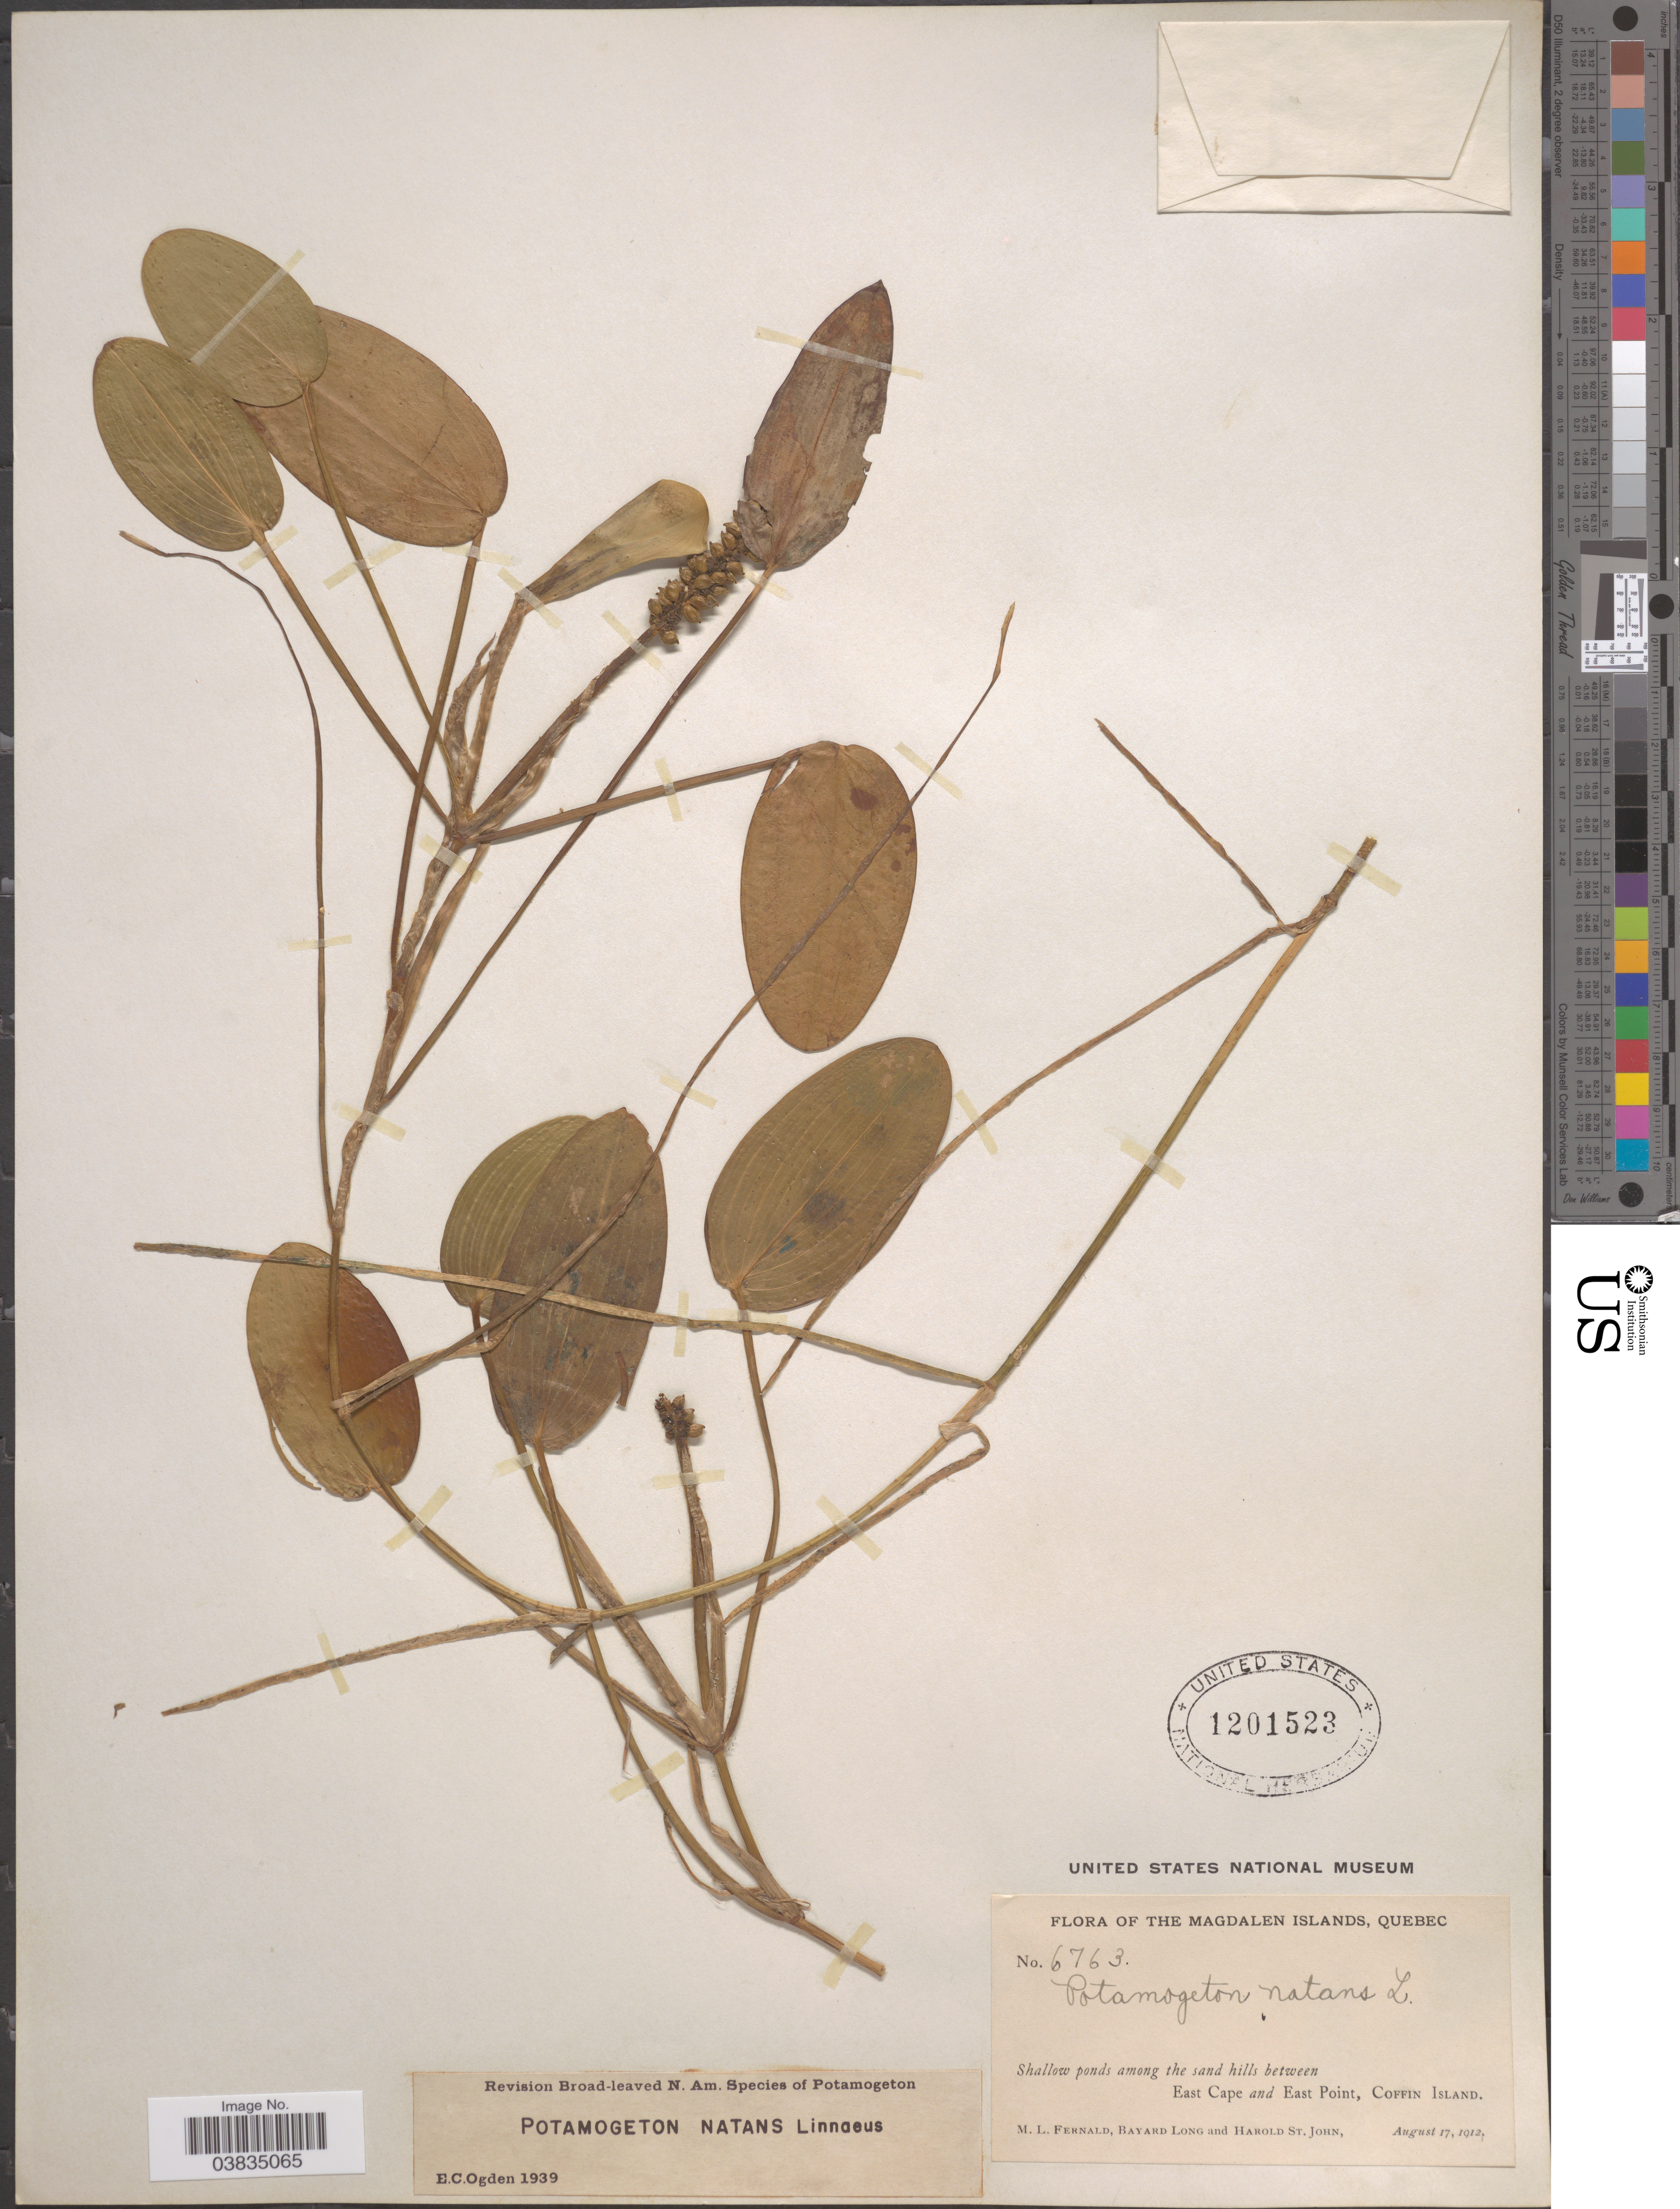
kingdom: Plantae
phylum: Tracheophyta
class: Liliopsida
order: Alismatales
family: Potamogetonaceae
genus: Potamogeton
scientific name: Potamogeton natans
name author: L.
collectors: M. L. Fernald, B. Long & H. St. John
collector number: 6763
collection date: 1912-08-17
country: Canada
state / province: Quebec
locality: Magdalen Islands. Shallow ponds among the sand hills between East Cape and East Point, Coffin Island.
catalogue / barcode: US 1201523